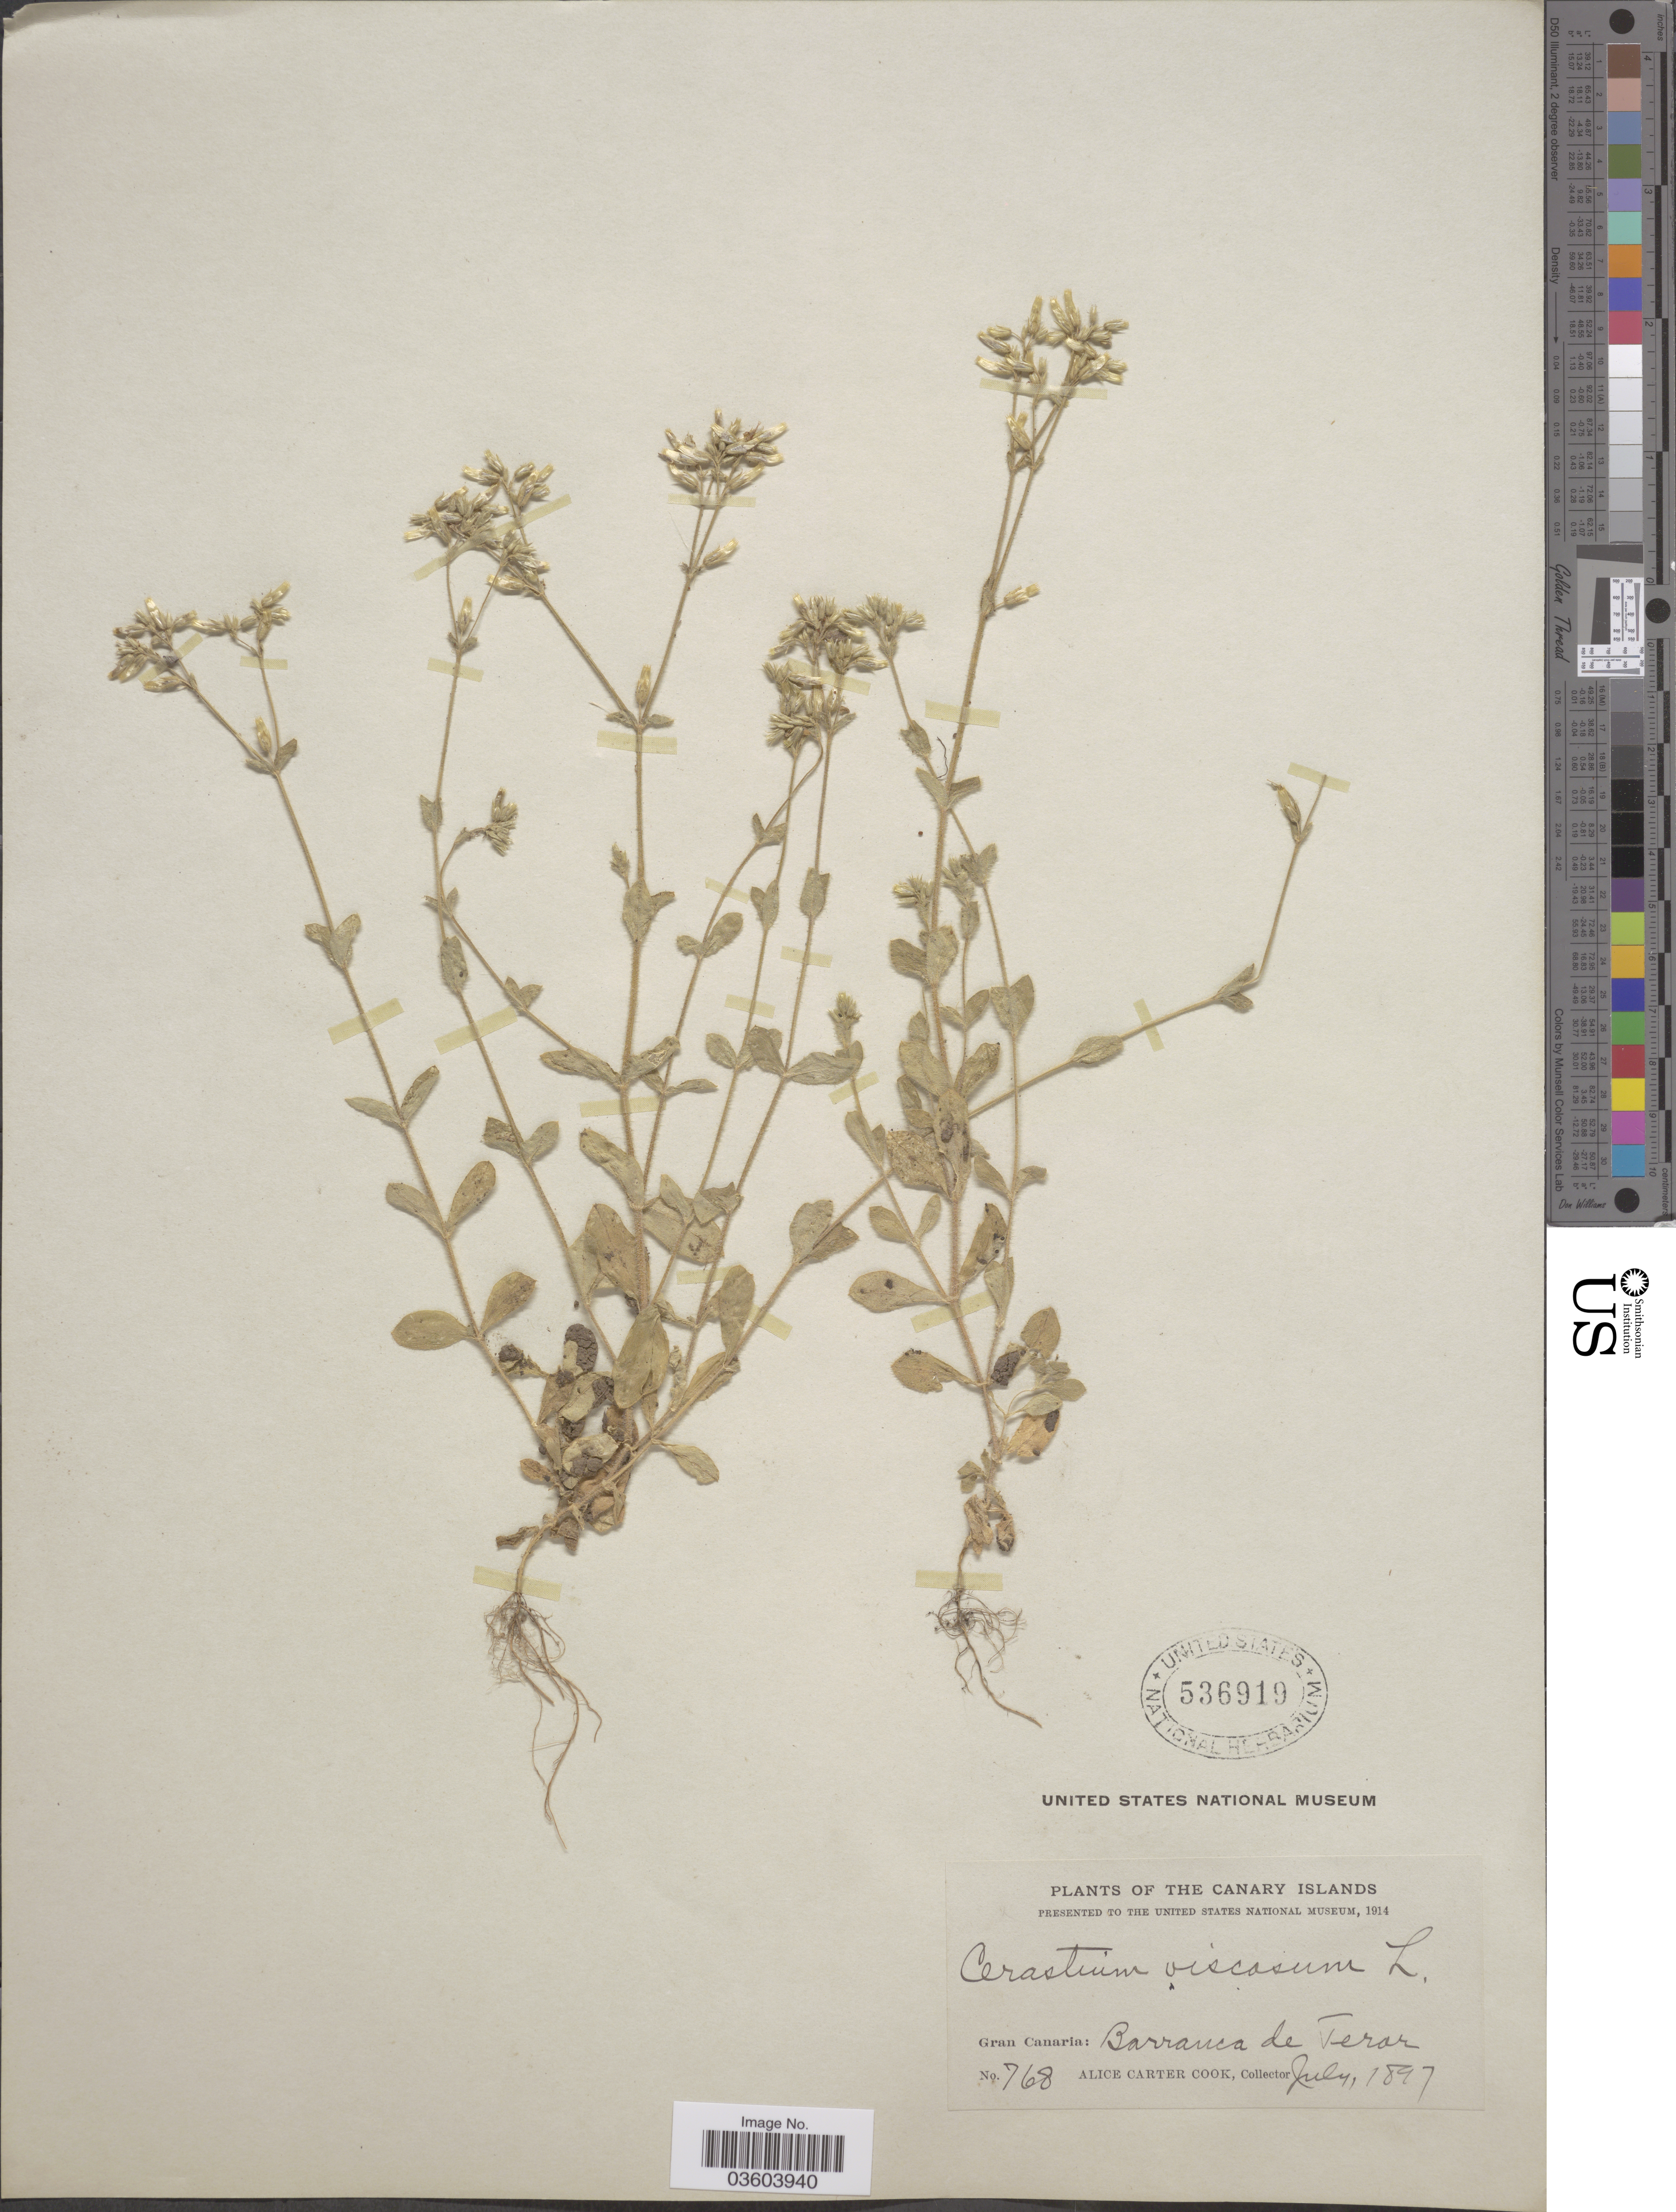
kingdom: Plantae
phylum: Tracheophyta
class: Magnoliopsida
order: Caryophyllales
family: Caryophyllaceae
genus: Cerastium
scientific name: Cerastium viscosum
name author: L.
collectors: Alice C. Cook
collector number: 768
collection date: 1897-07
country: Spain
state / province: Canarias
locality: The Canary Islands. Gran Canaria: Barranca de Terar.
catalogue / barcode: US 536919